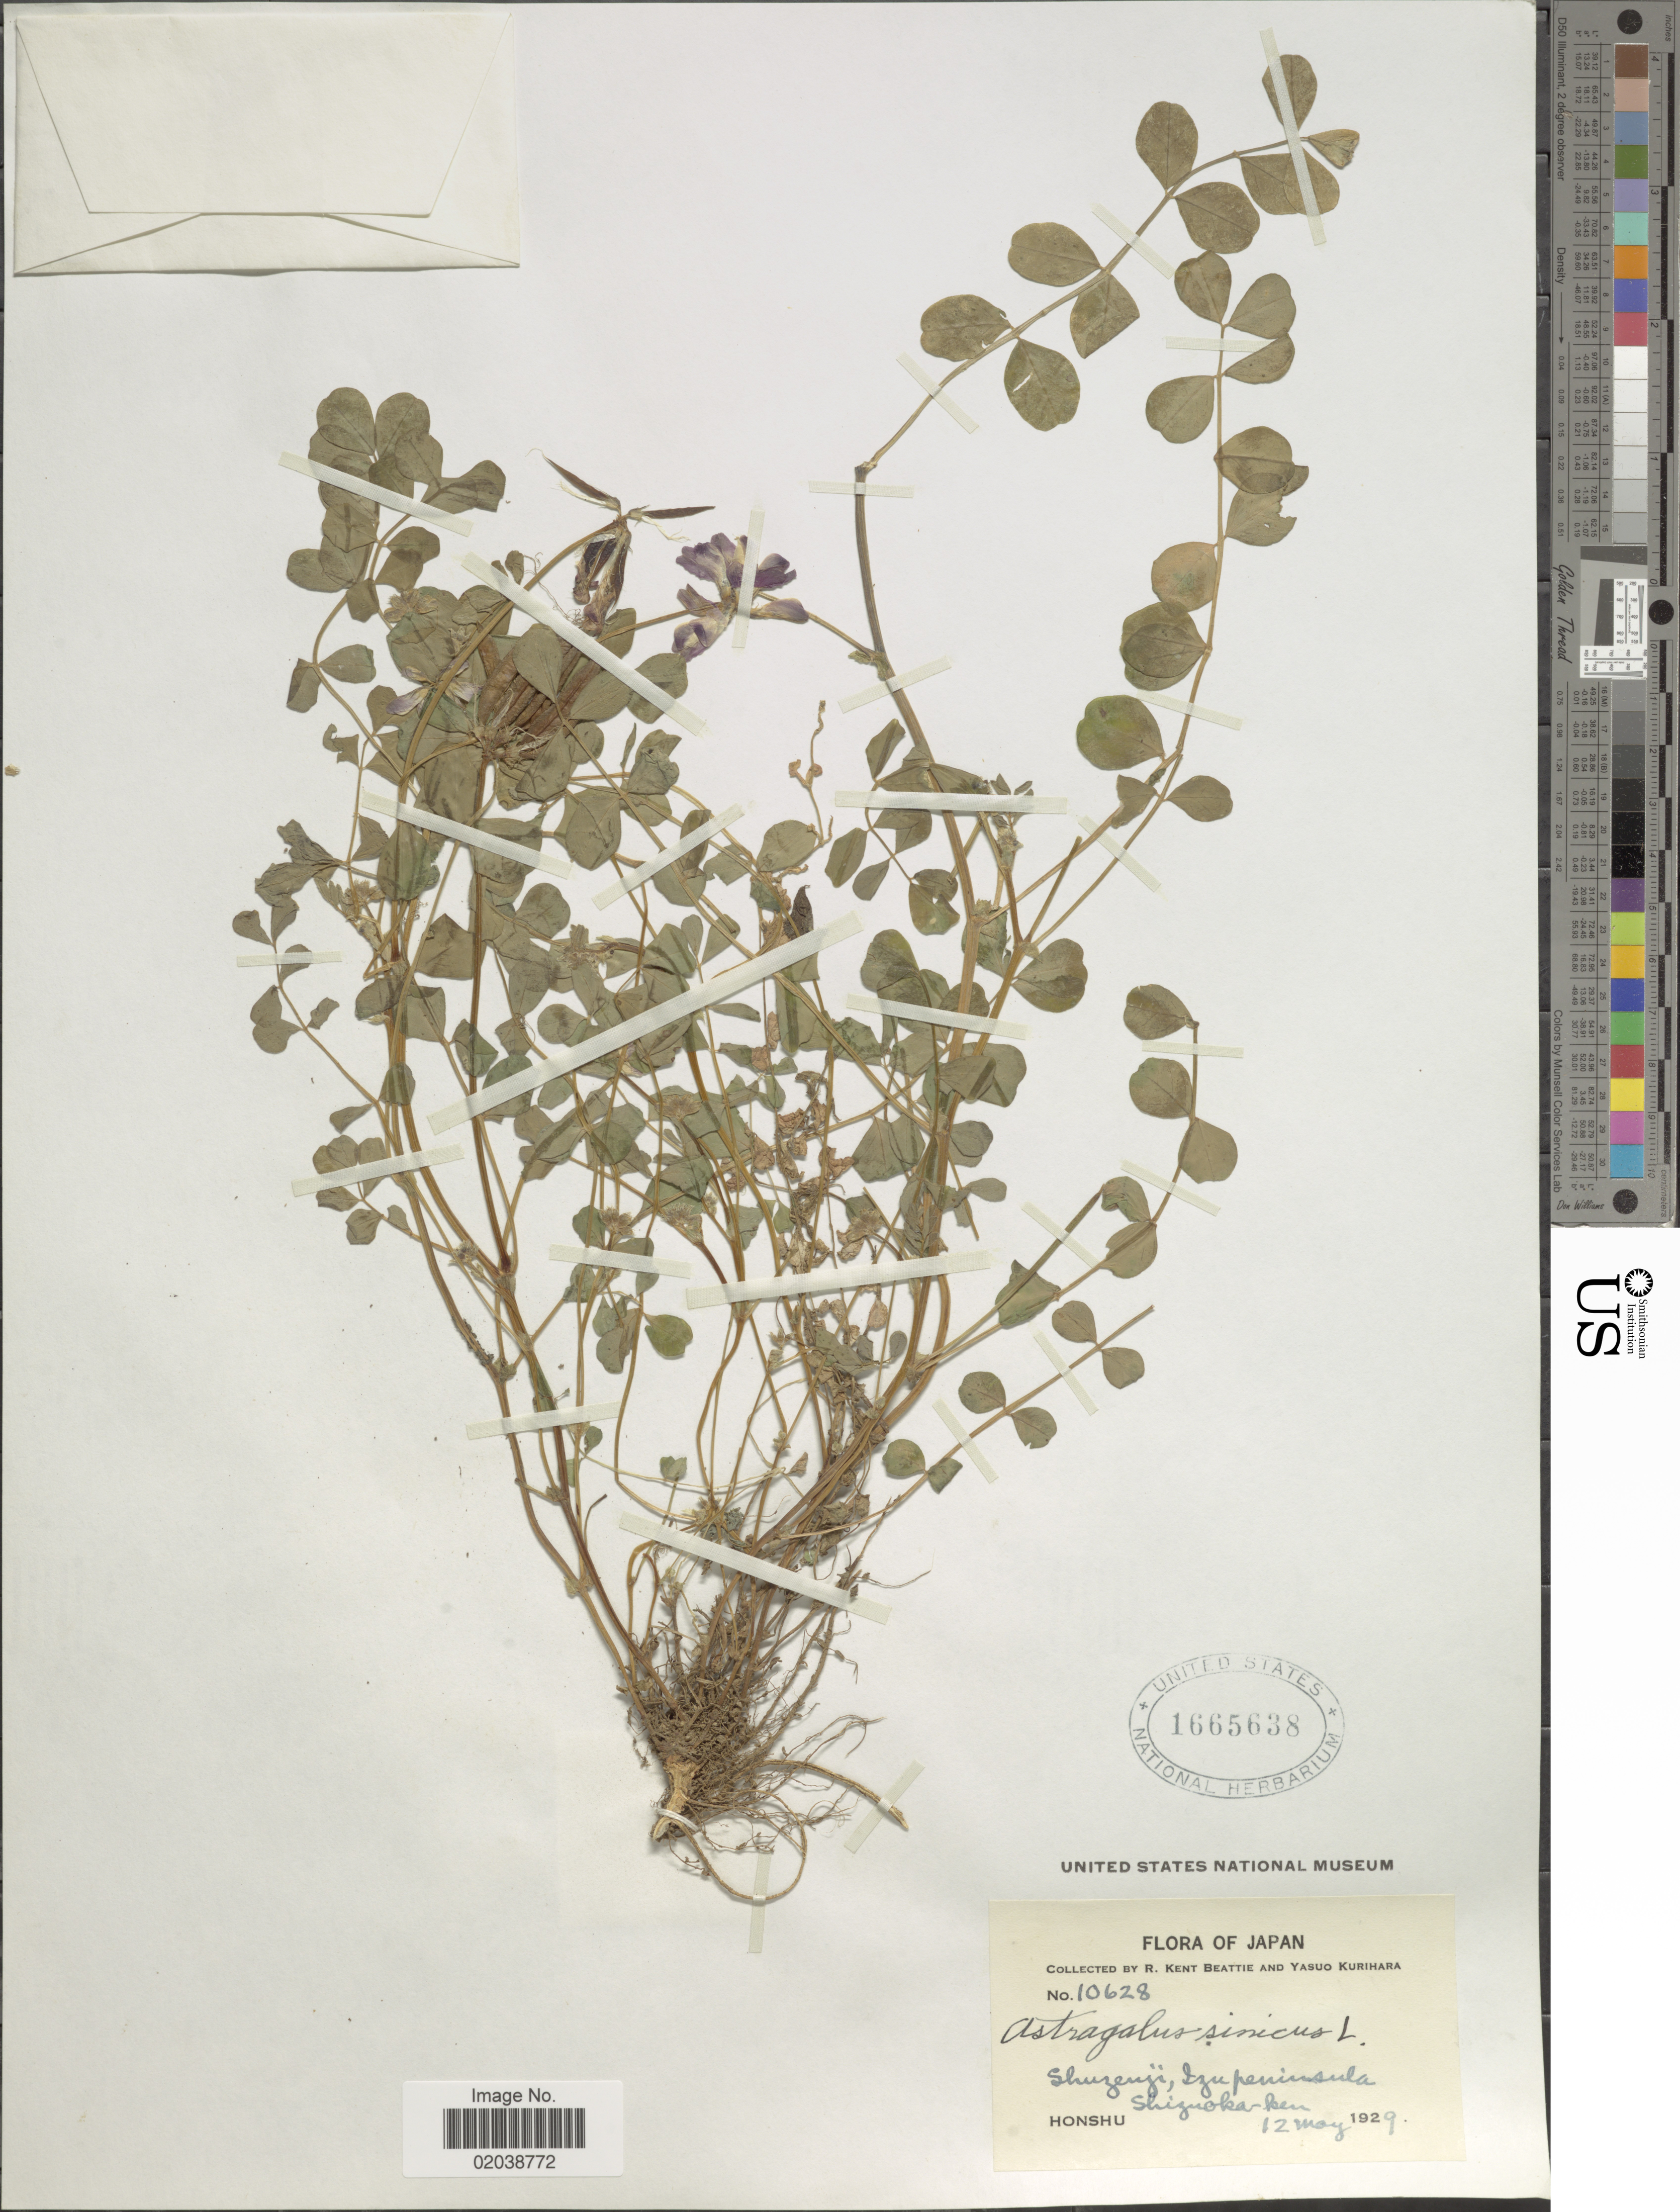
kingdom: Plantae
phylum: Tracheophyta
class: Magnoliopsida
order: Fabales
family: Fabaceae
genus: Astragalus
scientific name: Astragalus sinicus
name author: L.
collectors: R. K. Beattie & Y. Kurihara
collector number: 10628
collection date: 1929-05-12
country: Japan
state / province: Sizuoka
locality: Shuzenji, Izu peninsula, Shizuoka-ken, Honshu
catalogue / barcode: US 1665638